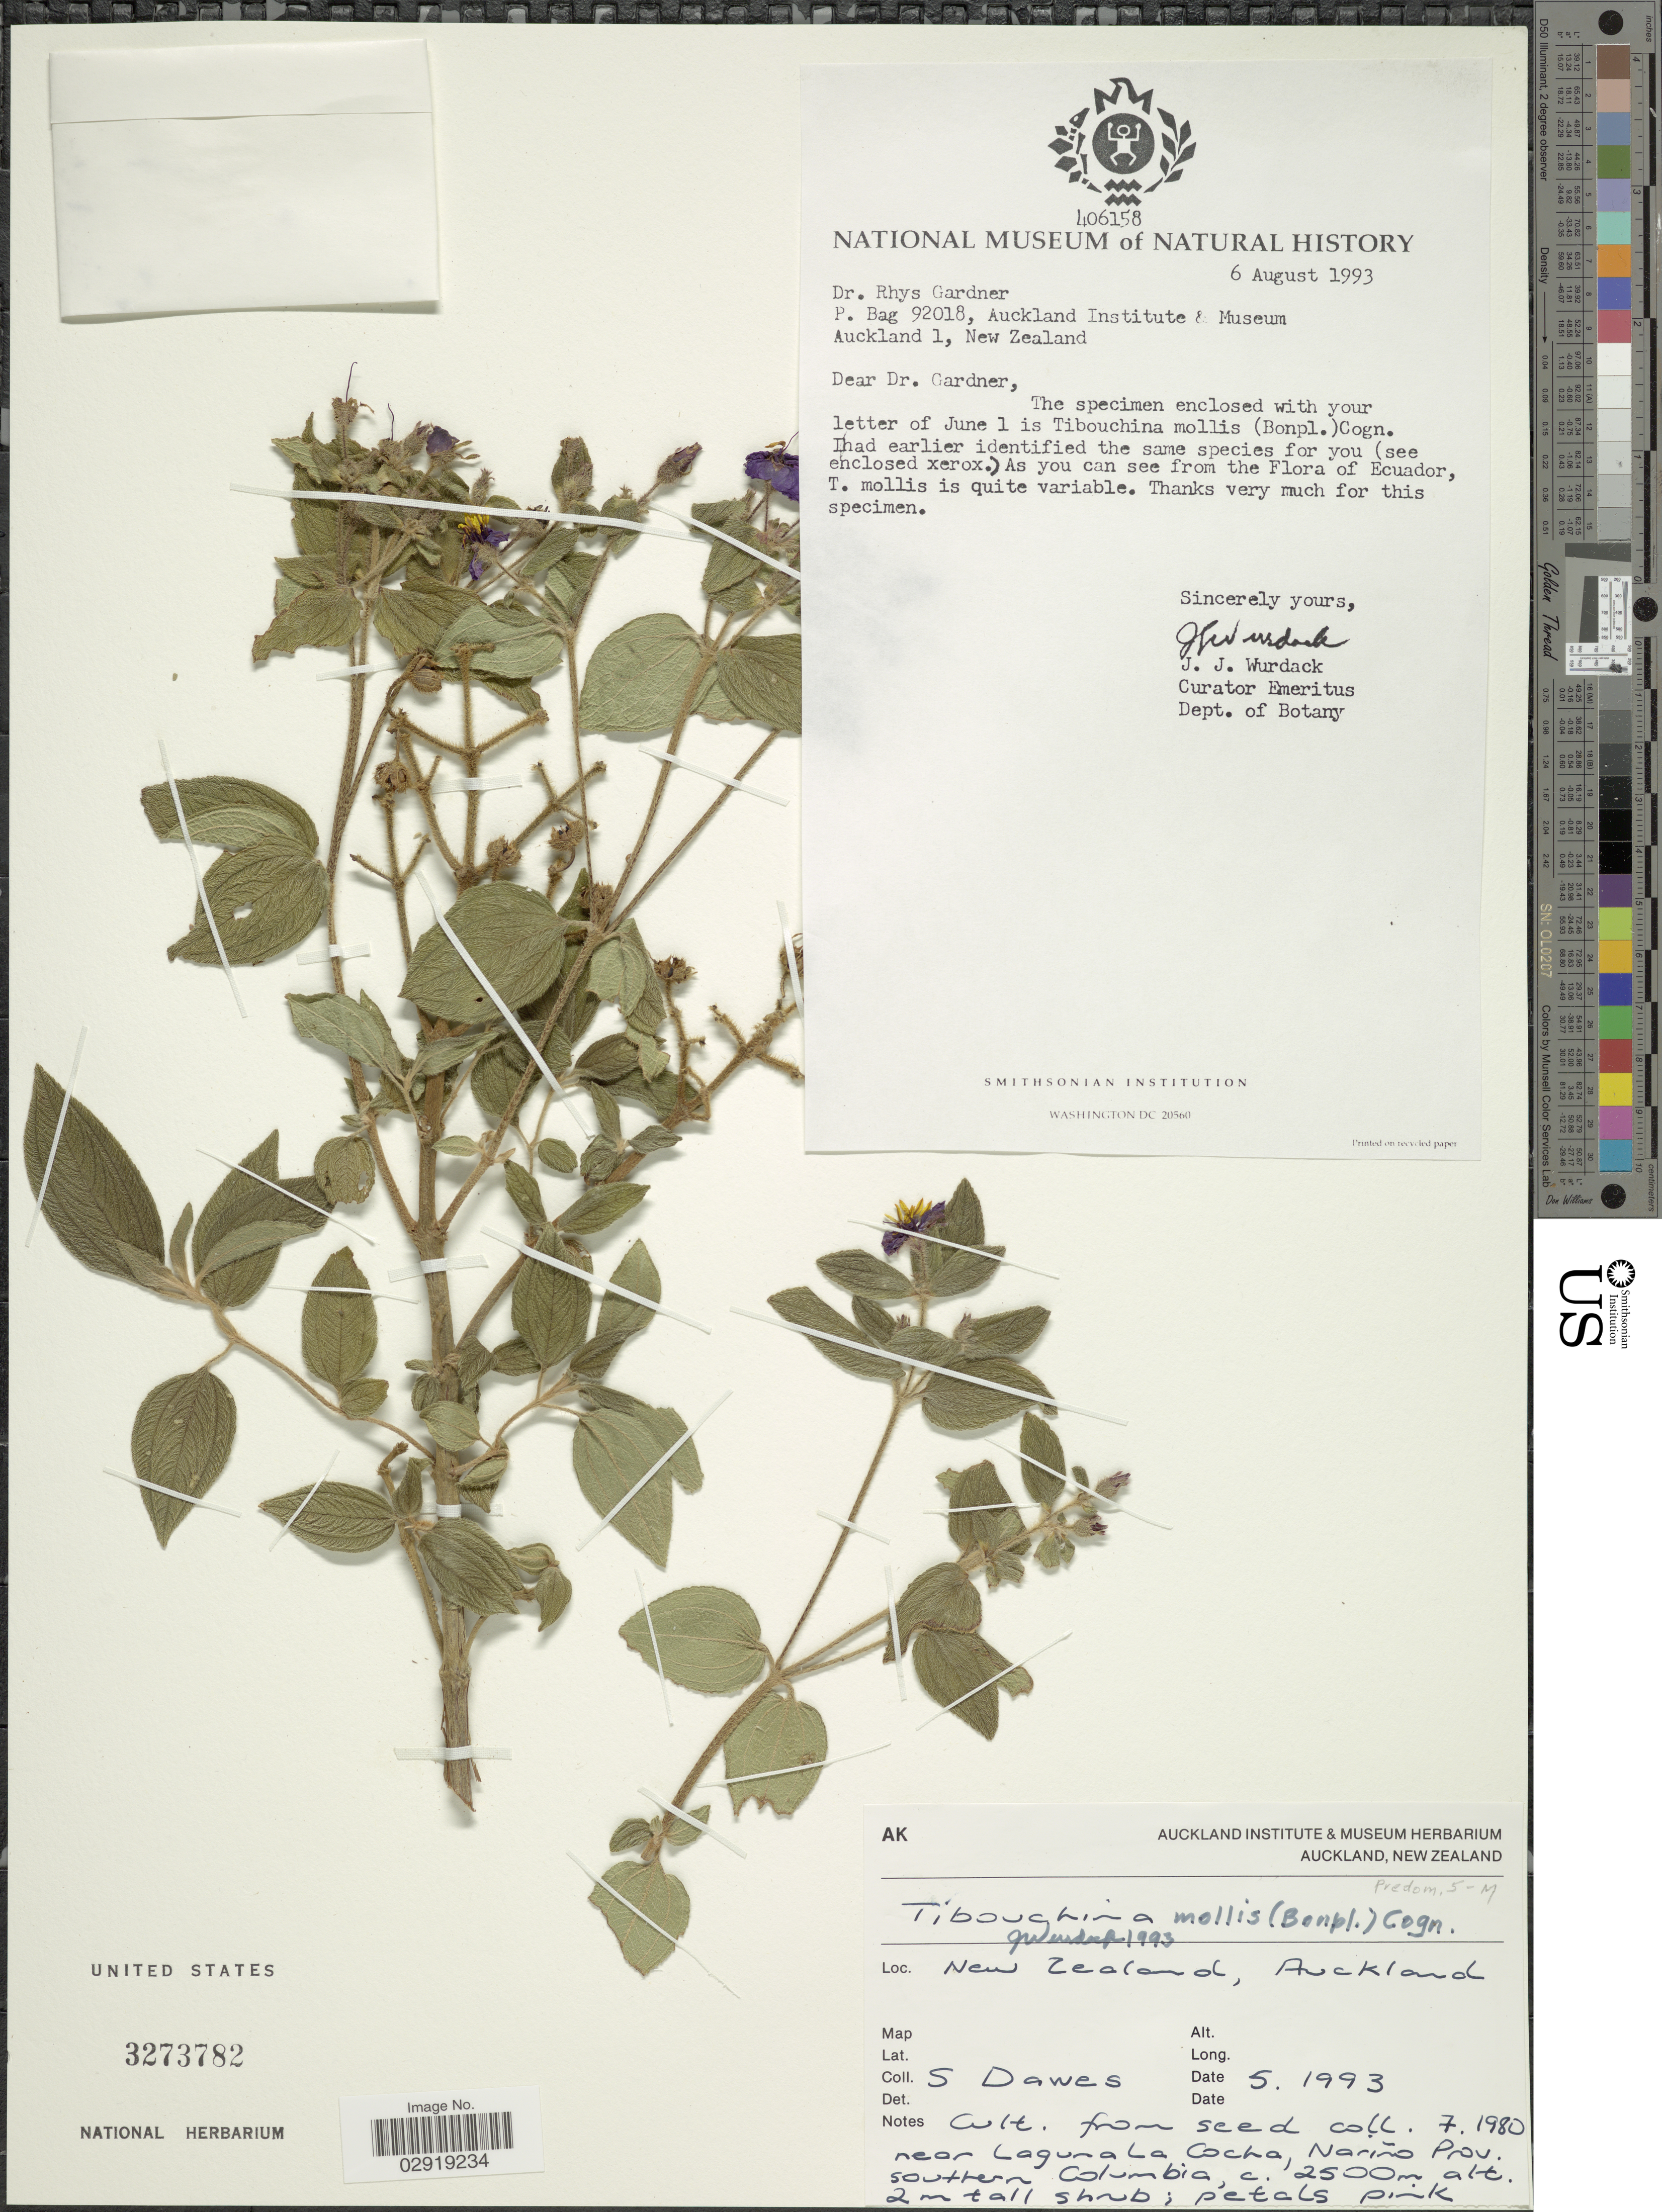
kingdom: Plantae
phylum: Tracheophyta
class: Magnoliopsida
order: Myrtales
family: Melastomataceae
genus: Chaetogastra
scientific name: Chaetogastra mollis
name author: (Bonpl.) DC.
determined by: Wagner, W. L., (BOT), Smithsonian Institution - National Museum of Natural History (UNITED STATES)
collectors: S. Dawes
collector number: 406158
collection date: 1993-05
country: New Zealand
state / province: Auckland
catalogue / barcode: US 3273782